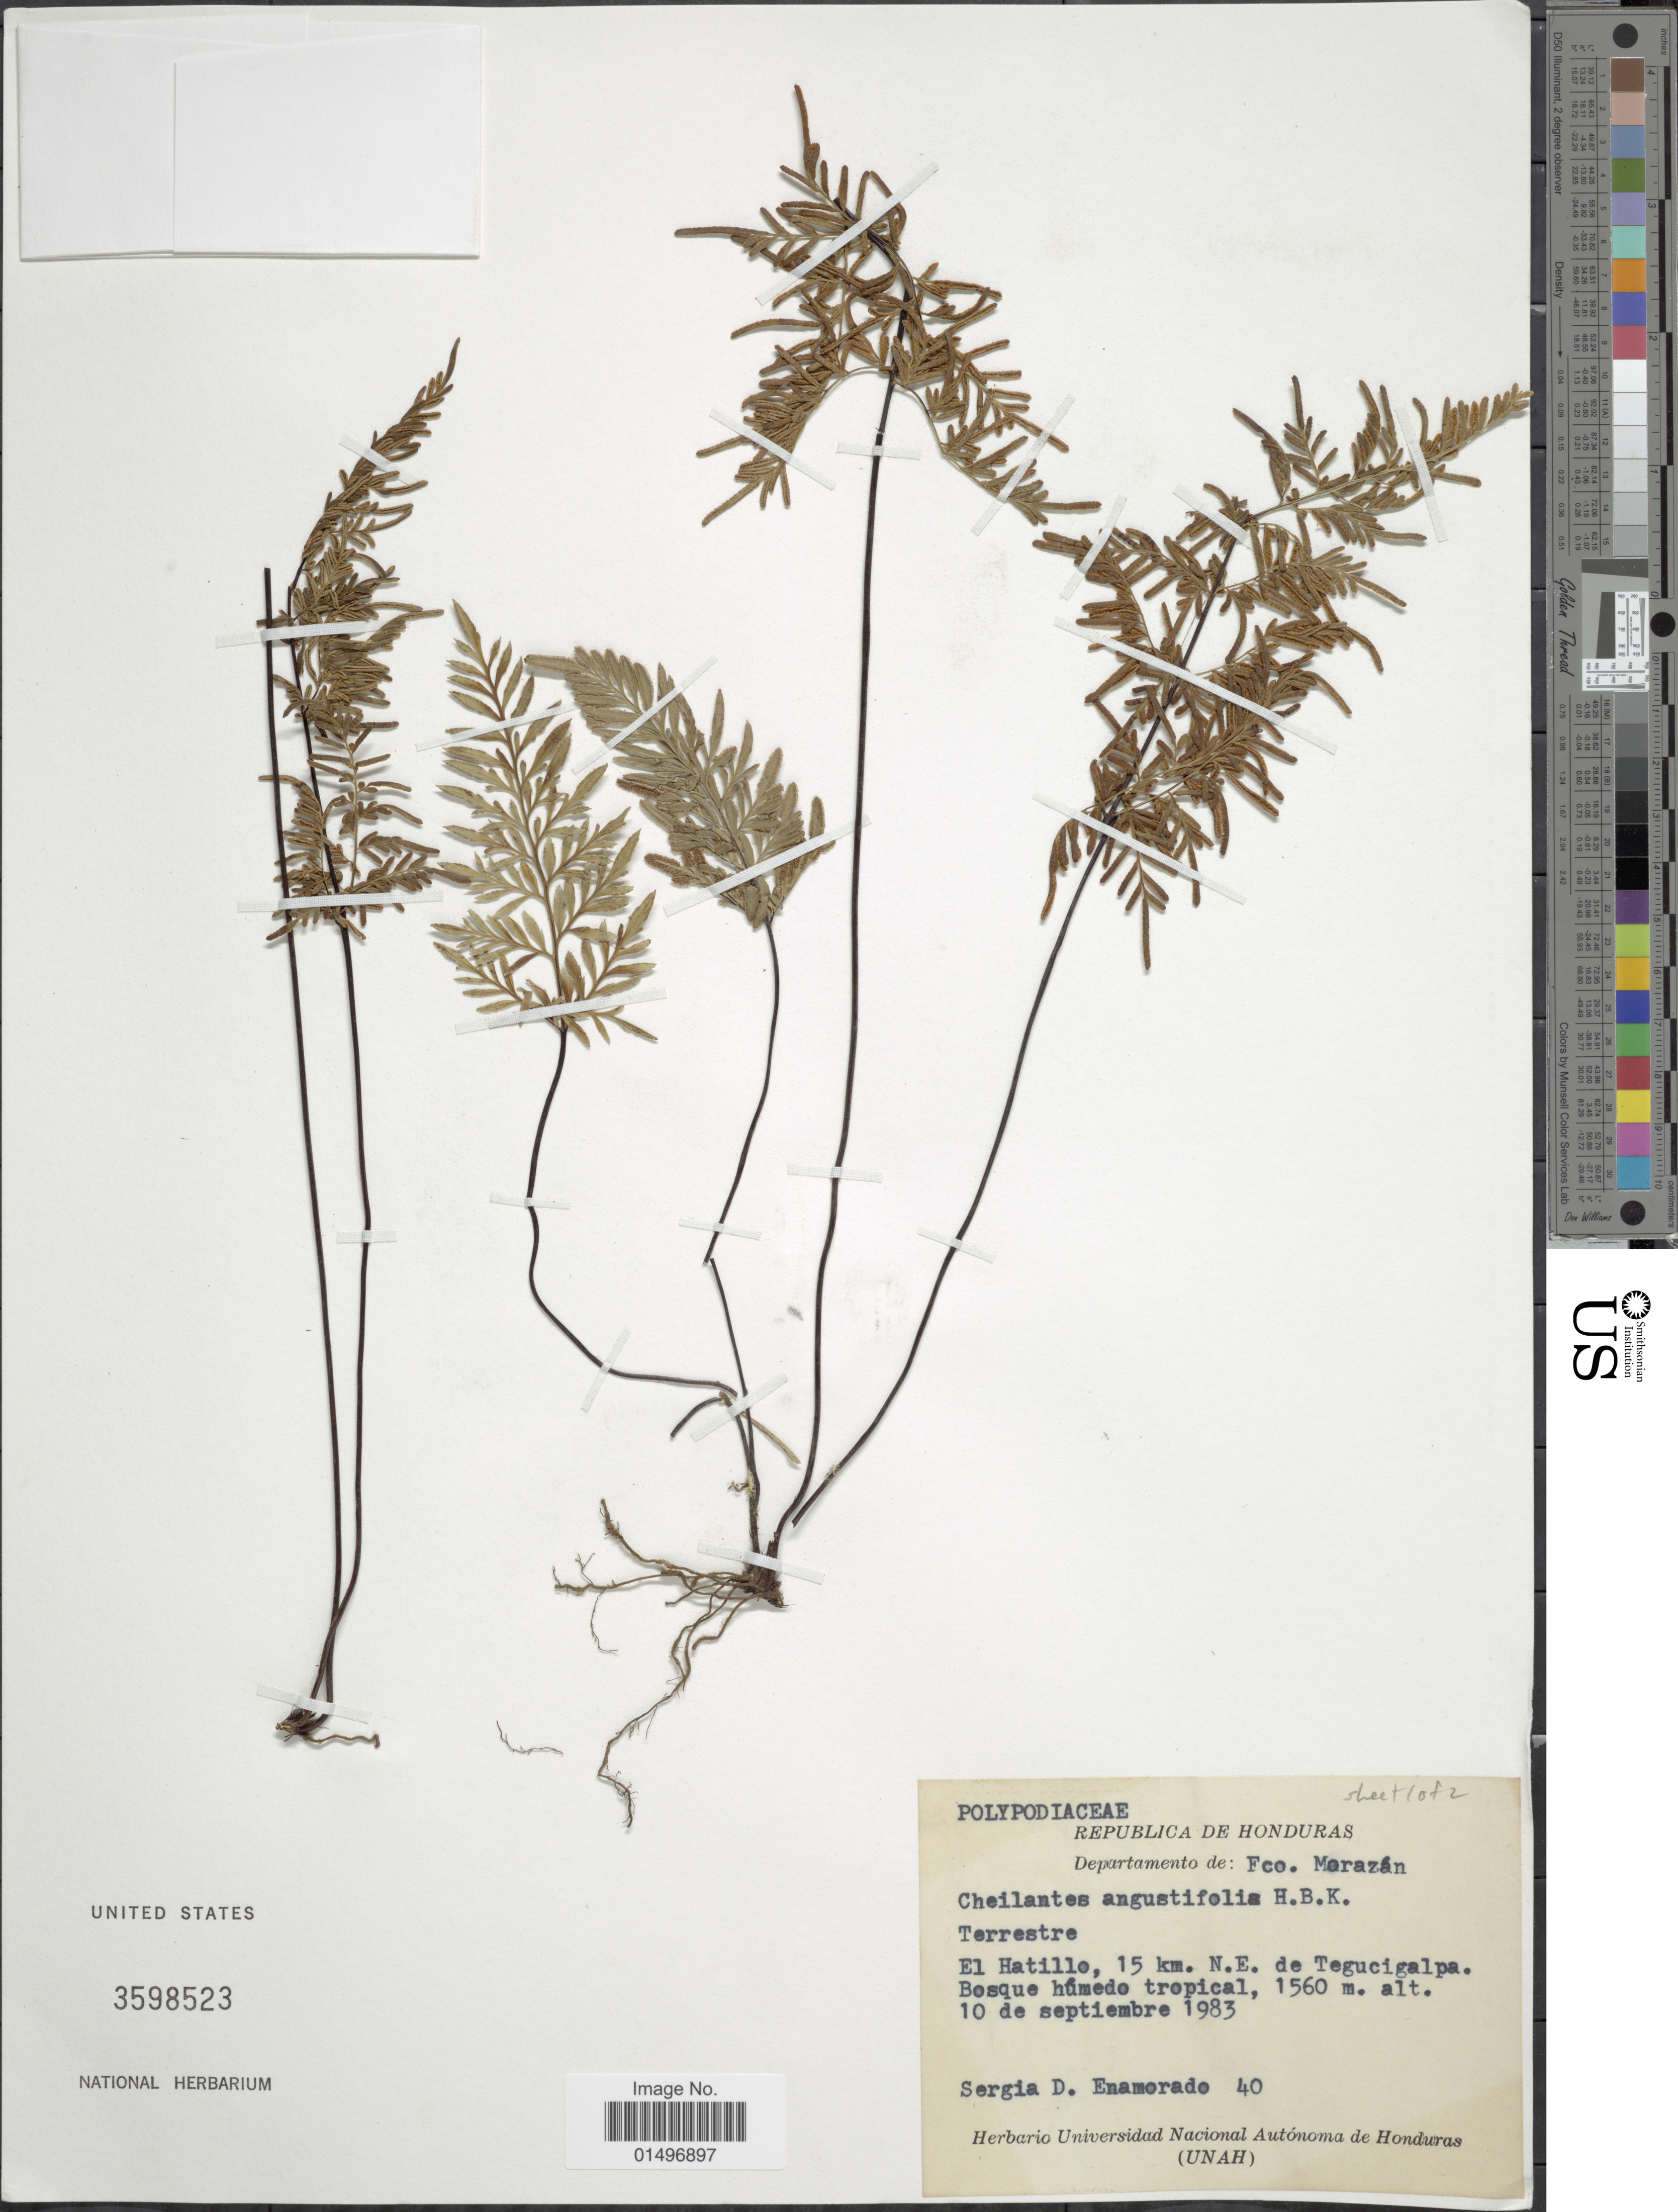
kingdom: Plantae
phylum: Tracheophyta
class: Polypodiopsida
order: Polypodiales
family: Pteridaceae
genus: Gaga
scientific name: Gaga angustifolia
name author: (Kunth) Fay W. Li & Windham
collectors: S. Enamorad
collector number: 40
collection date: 1983-09-10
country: Honduras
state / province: Fco. Morazán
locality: Honduras, Departamento de Fc. Morazan, El Hatille, 15 km. N.E, de Tequcigalpa.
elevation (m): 1560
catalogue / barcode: US 3598523